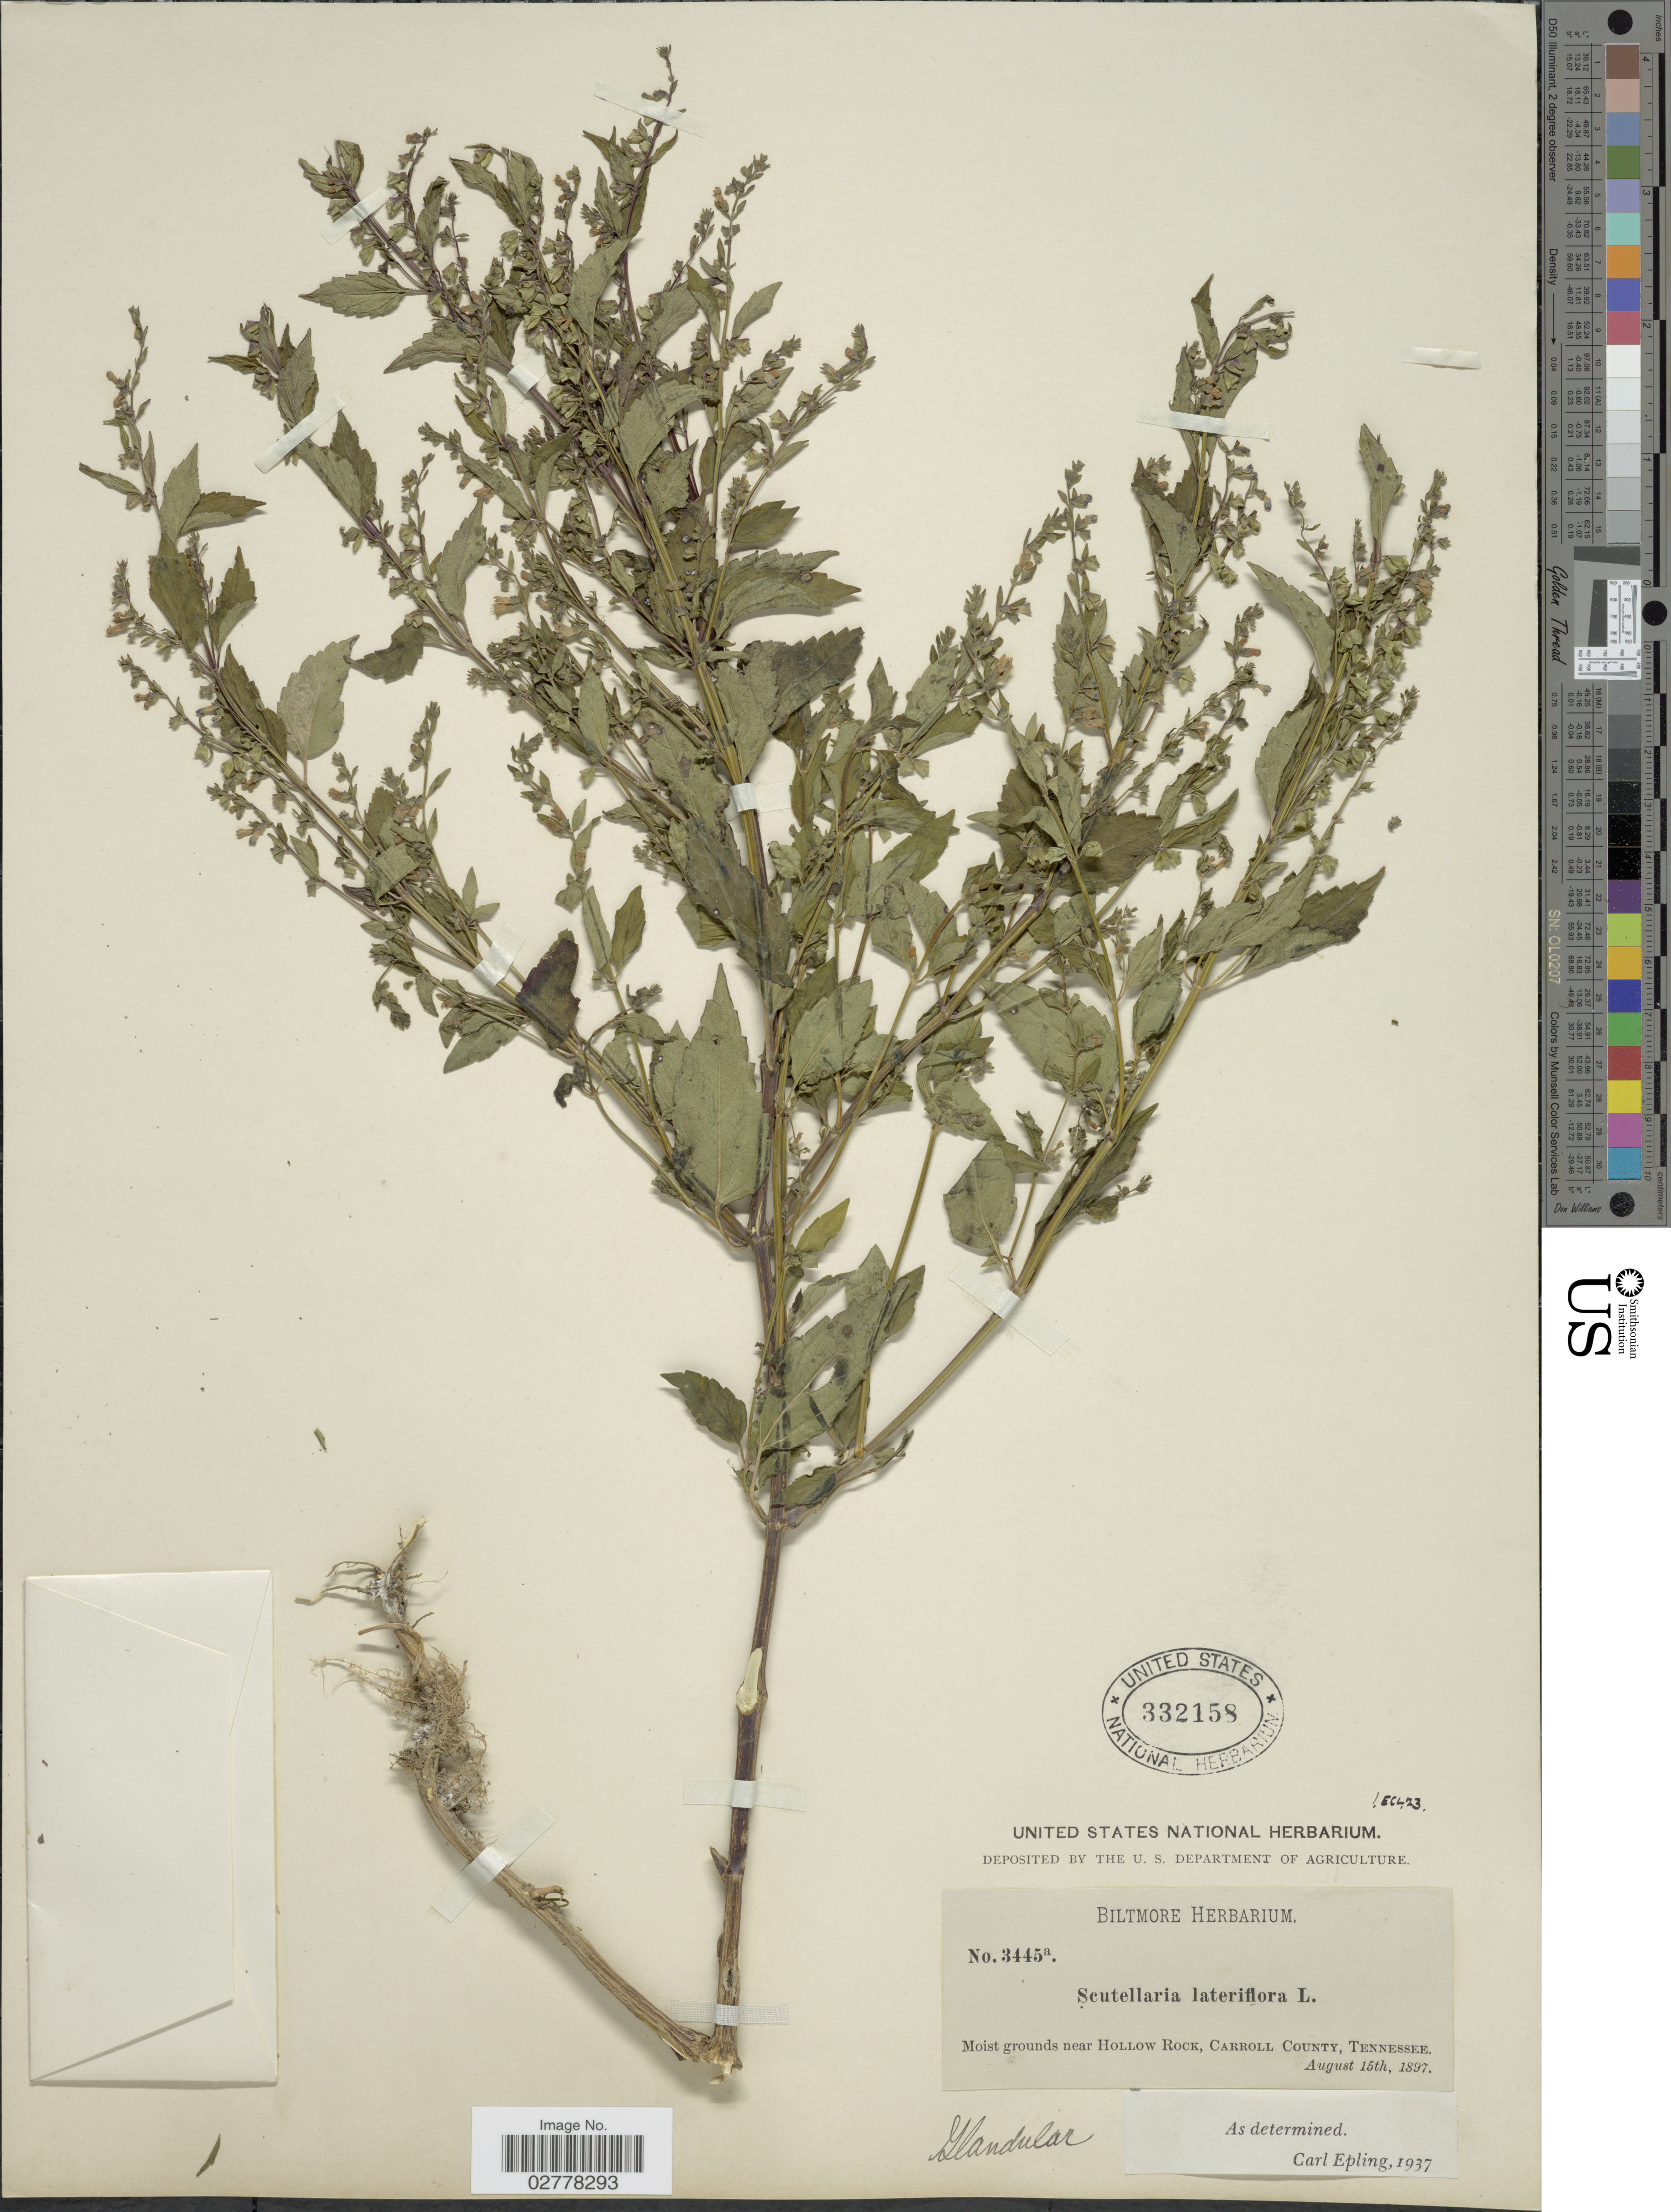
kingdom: Plantae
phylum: Tracheophyta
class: Magnoliopsida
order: Lamiales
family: Lamiaceae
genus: Scutellaria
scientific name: Scutellaria lateriflora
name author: L.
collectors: ex herb. Biltmore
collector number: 3445a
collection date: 1897-08-15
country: United States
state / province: Tennessee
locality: Moist grounds near Hollow rock, Carroll County.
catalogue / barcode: US 332158